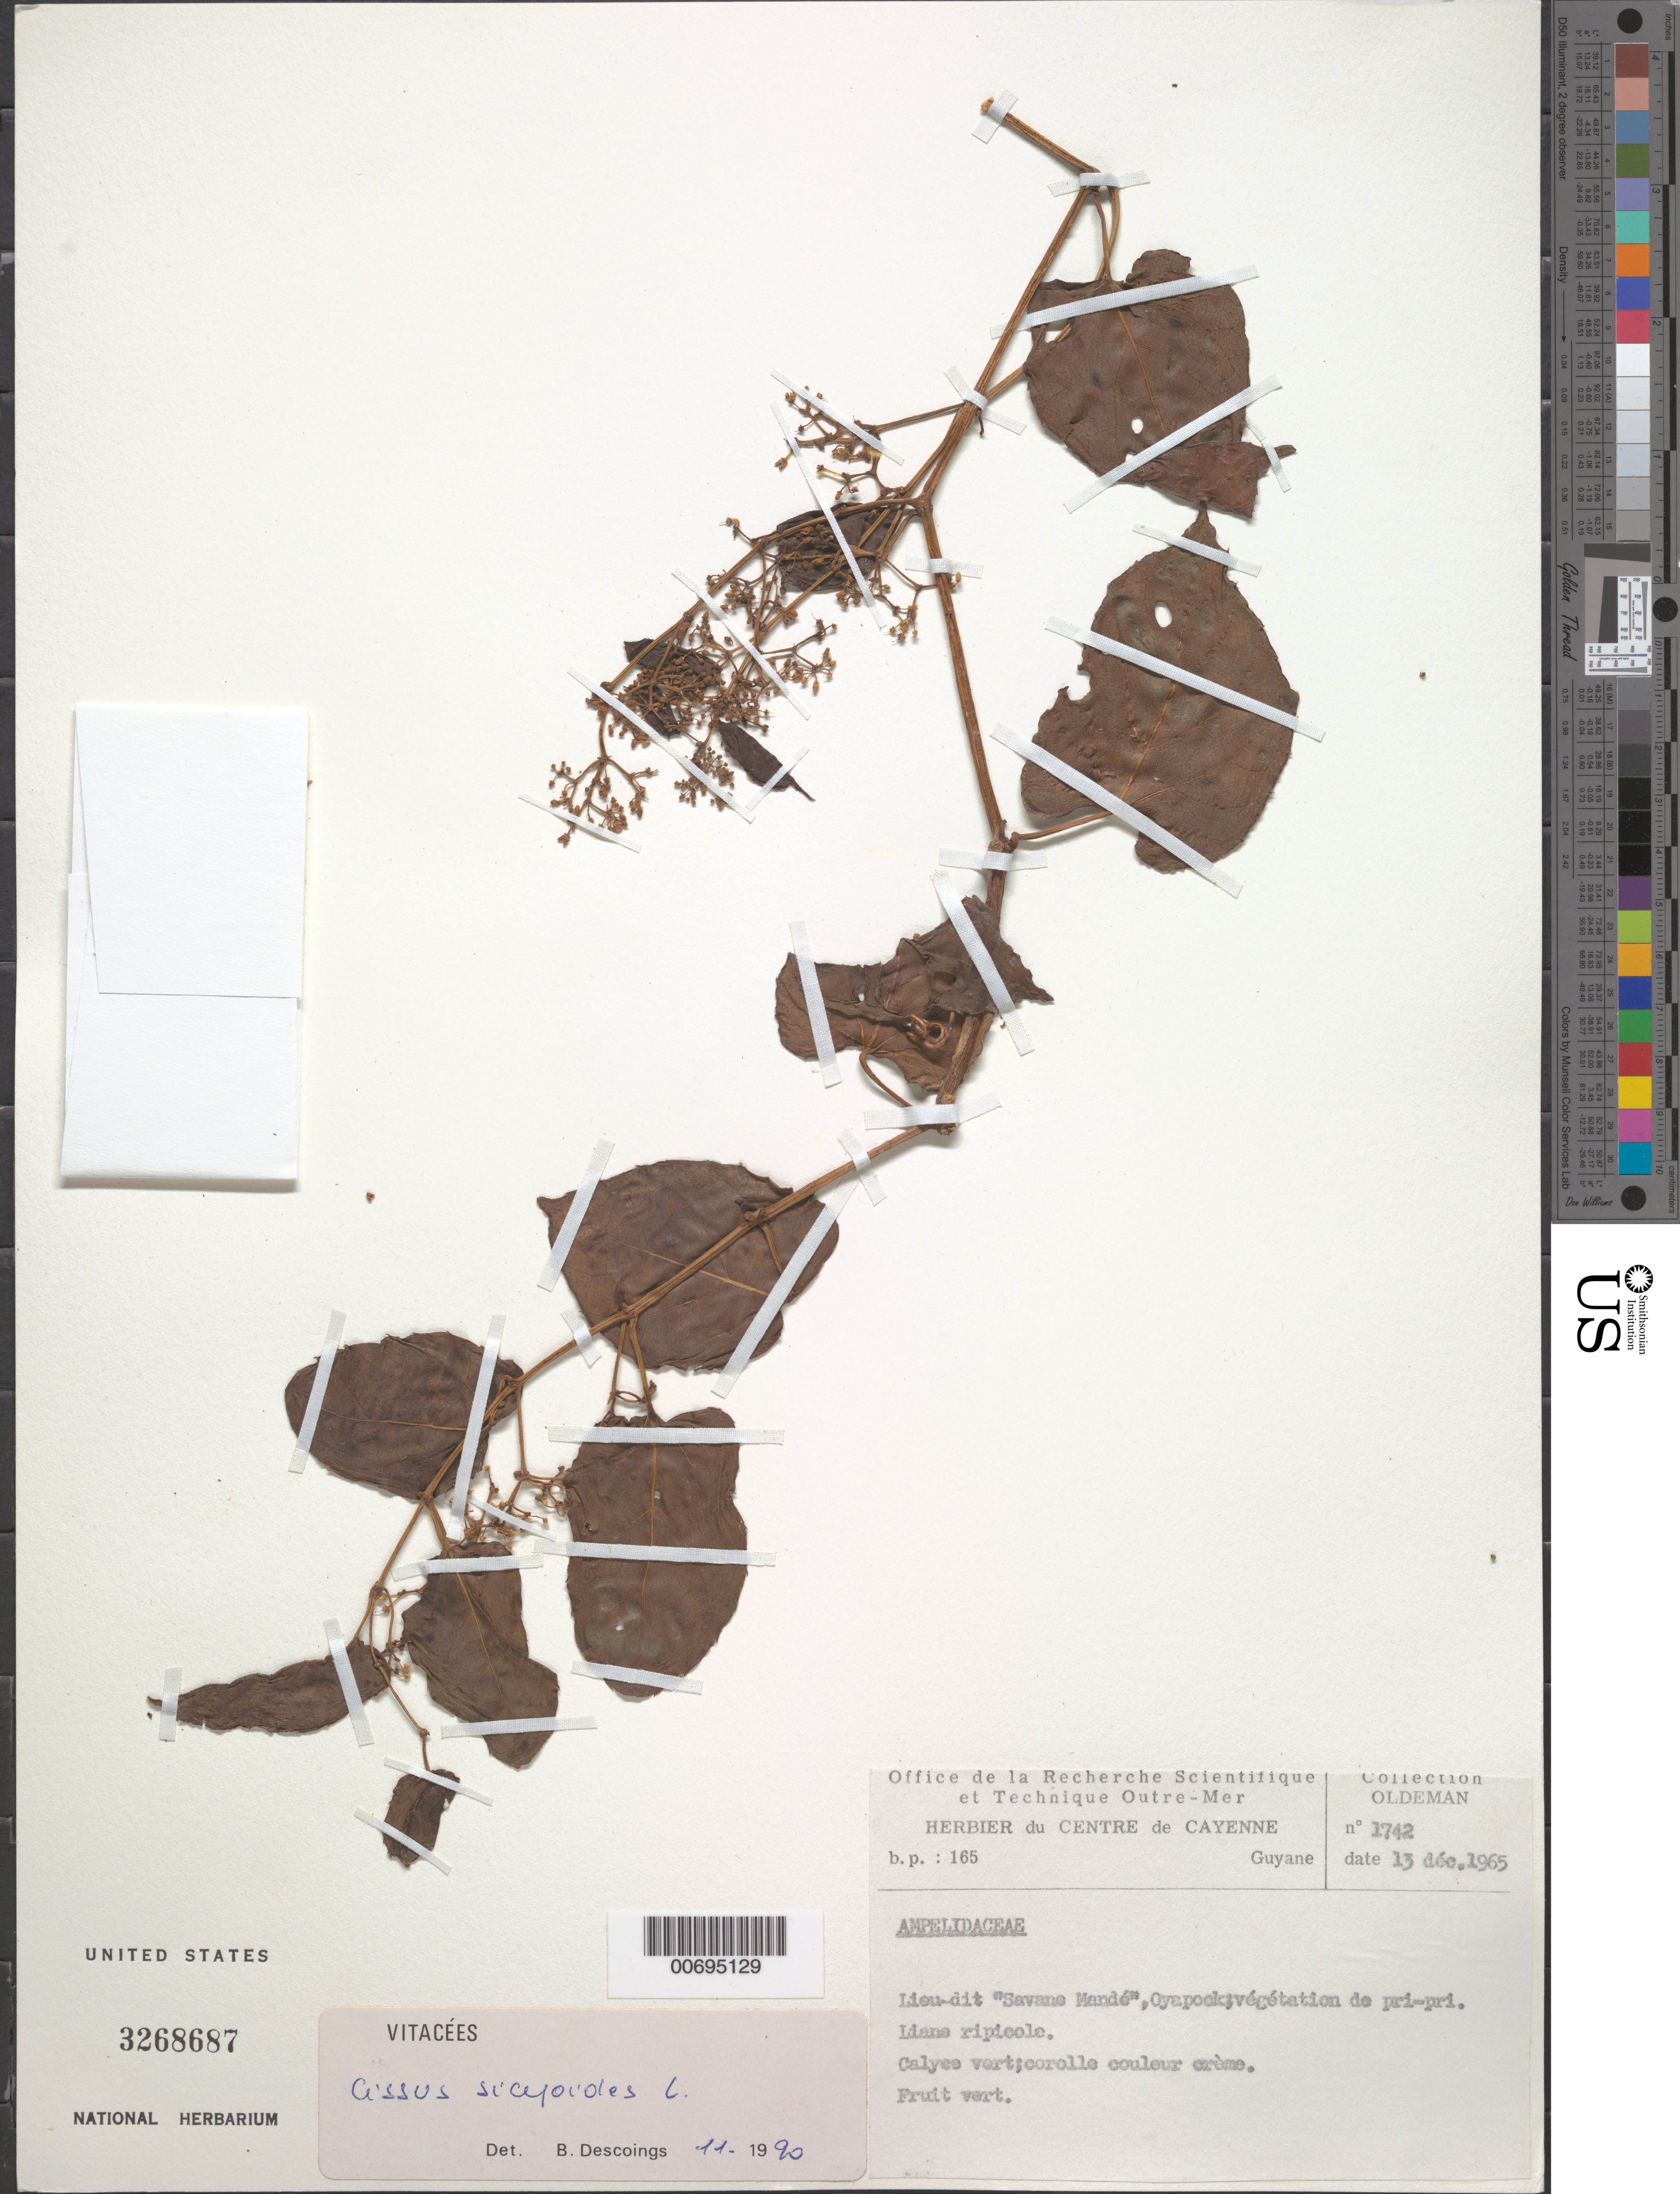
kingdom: Plantae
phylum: Tracheophyta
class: Magnoliopsida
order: Vitales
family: Vitaceae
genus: Cissus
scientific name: Cissus verticillata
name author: (L.) Nicolson & C.E. Jarvis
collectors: R. Oldeman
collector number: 1742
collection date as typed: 13-Dec-65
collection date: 1965-12-13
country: French Guiana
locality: Savane Mandé, Bassin de l'Oyapock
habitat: Végétation de pri-pri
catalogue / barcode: US 3268687